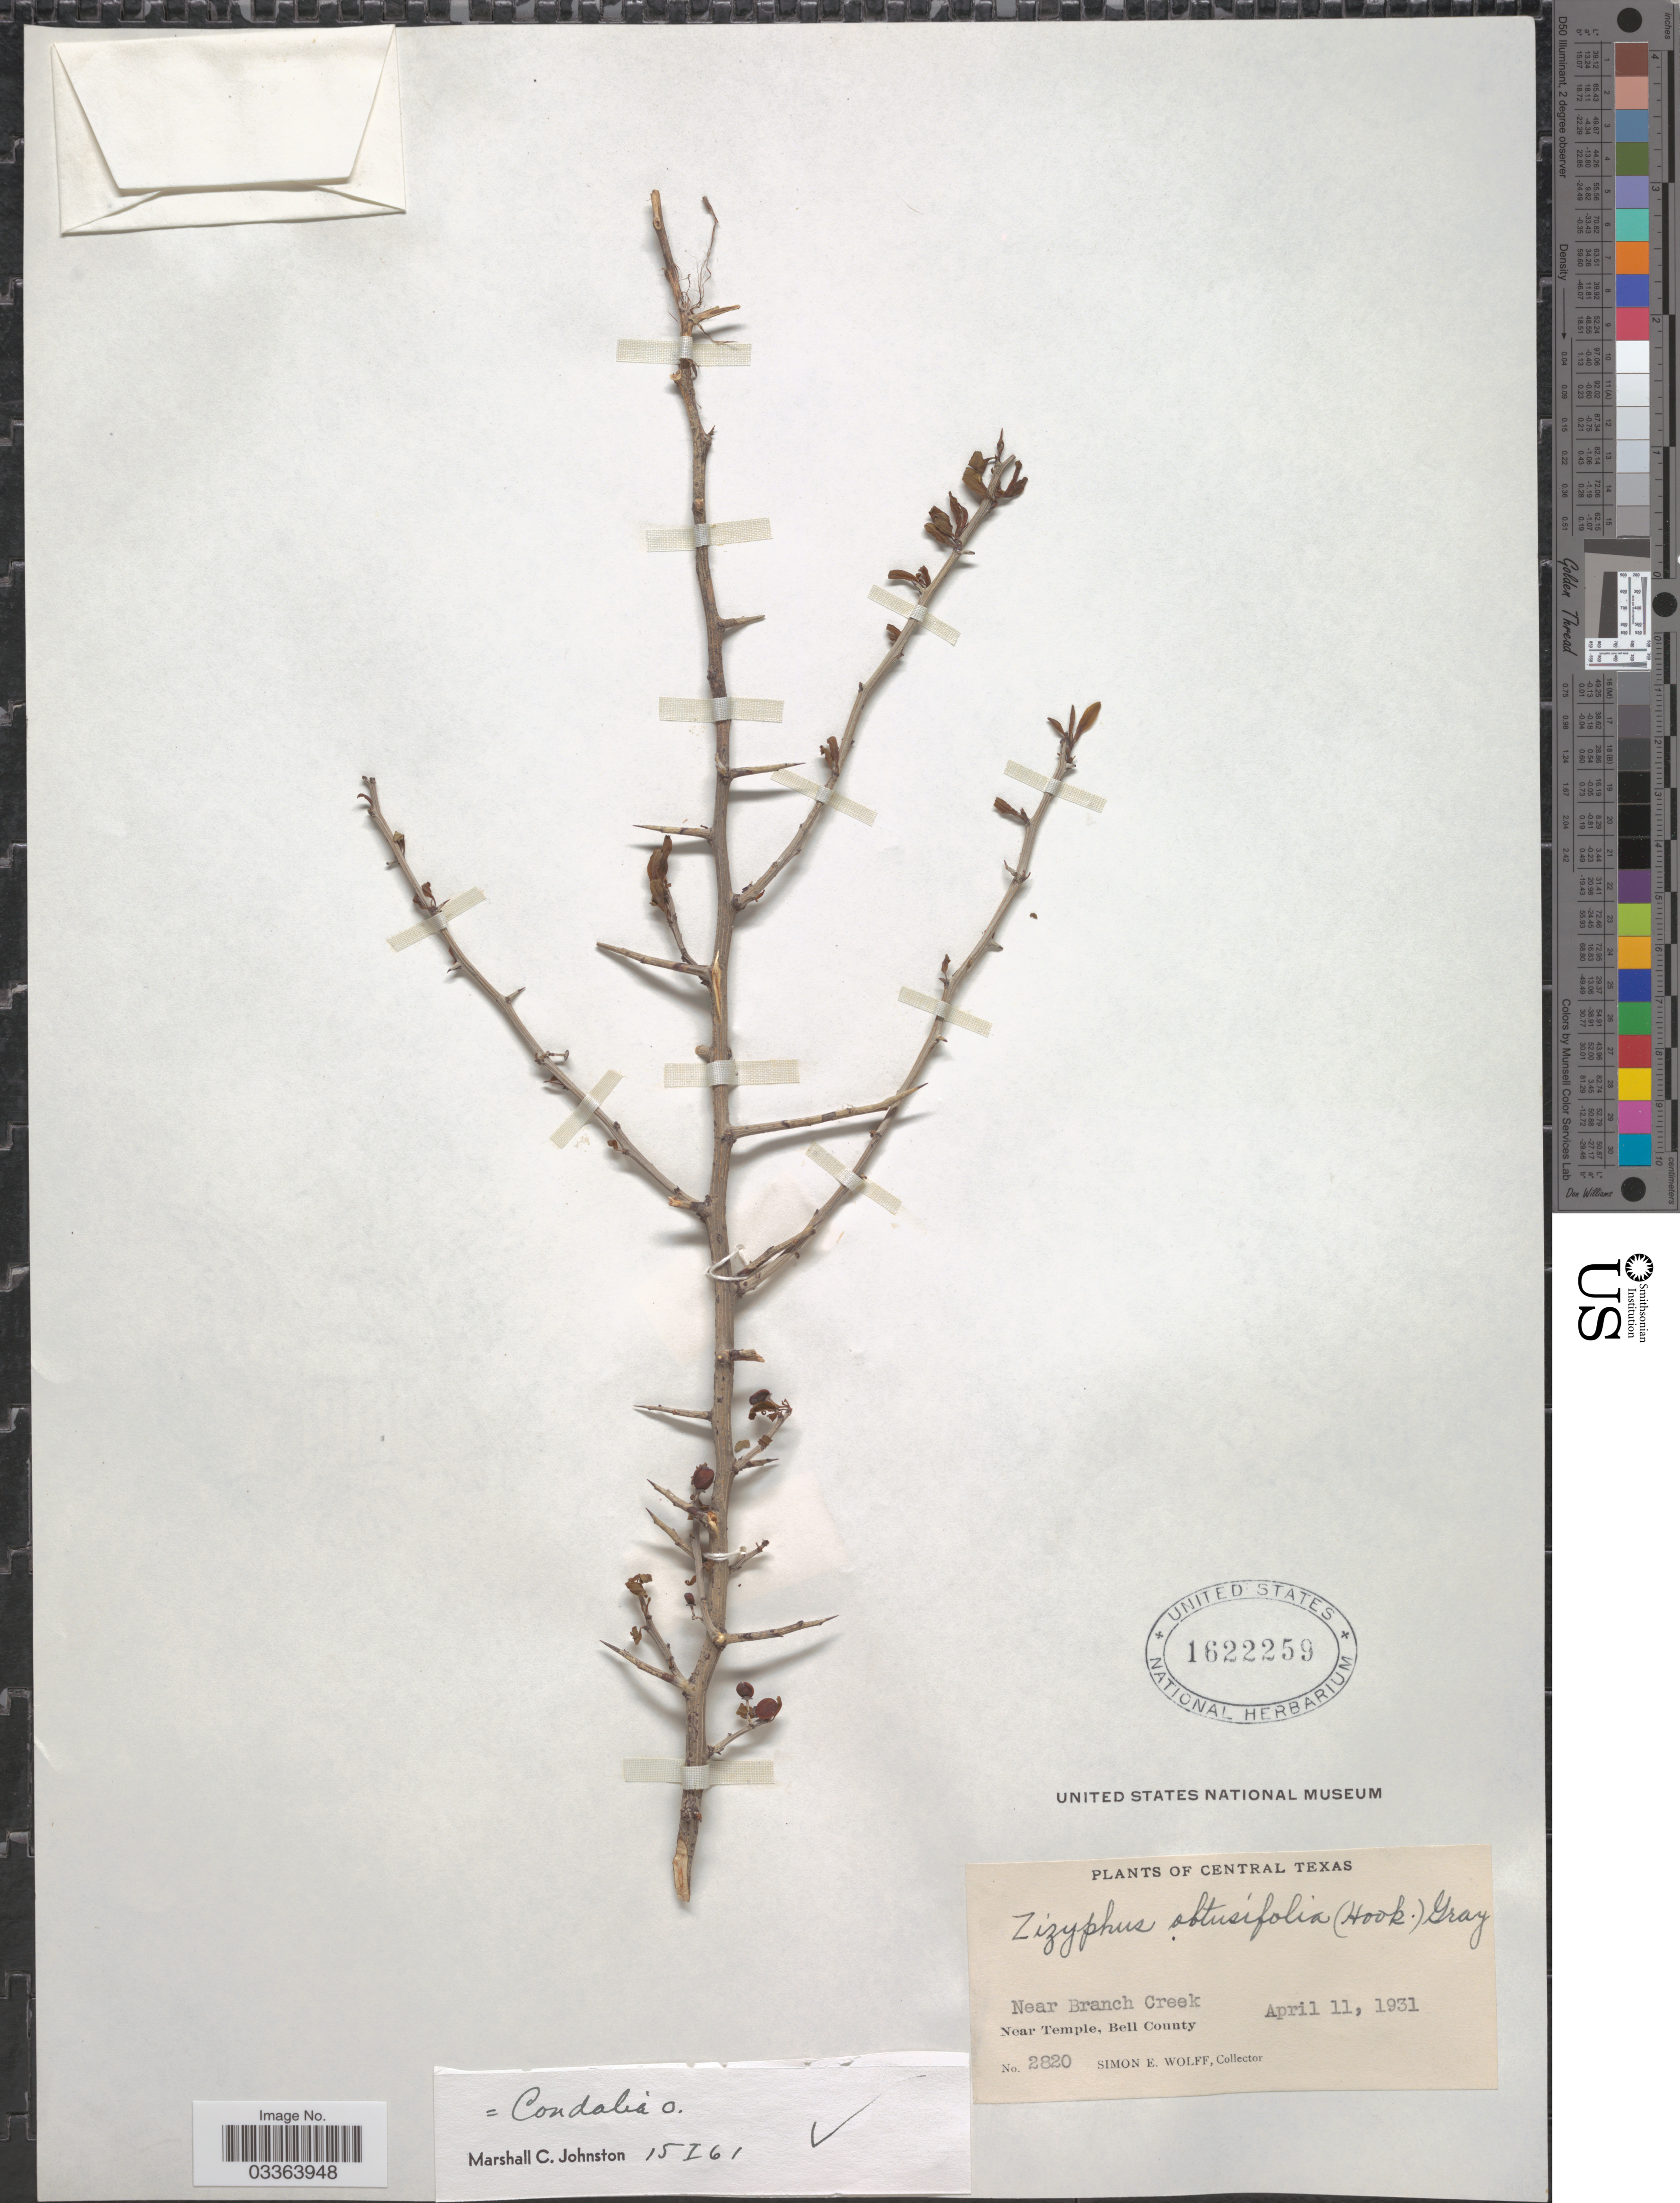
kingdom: Plantae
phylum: Tracheophyta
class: Magnoliopsida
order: Rosales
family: Rhamnaceae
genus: Sarcomphalus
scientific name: Sarcomphalus obtusifolius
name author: (Hook. ex Torr. & A. Gray) Hauenschild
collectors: S. E. Wolff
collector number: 2820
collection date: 1931-04-11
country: United States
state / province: Texas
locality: Central Texas. Near Branch Creek. Near Temple, Bell County.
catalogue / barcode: US 1622259